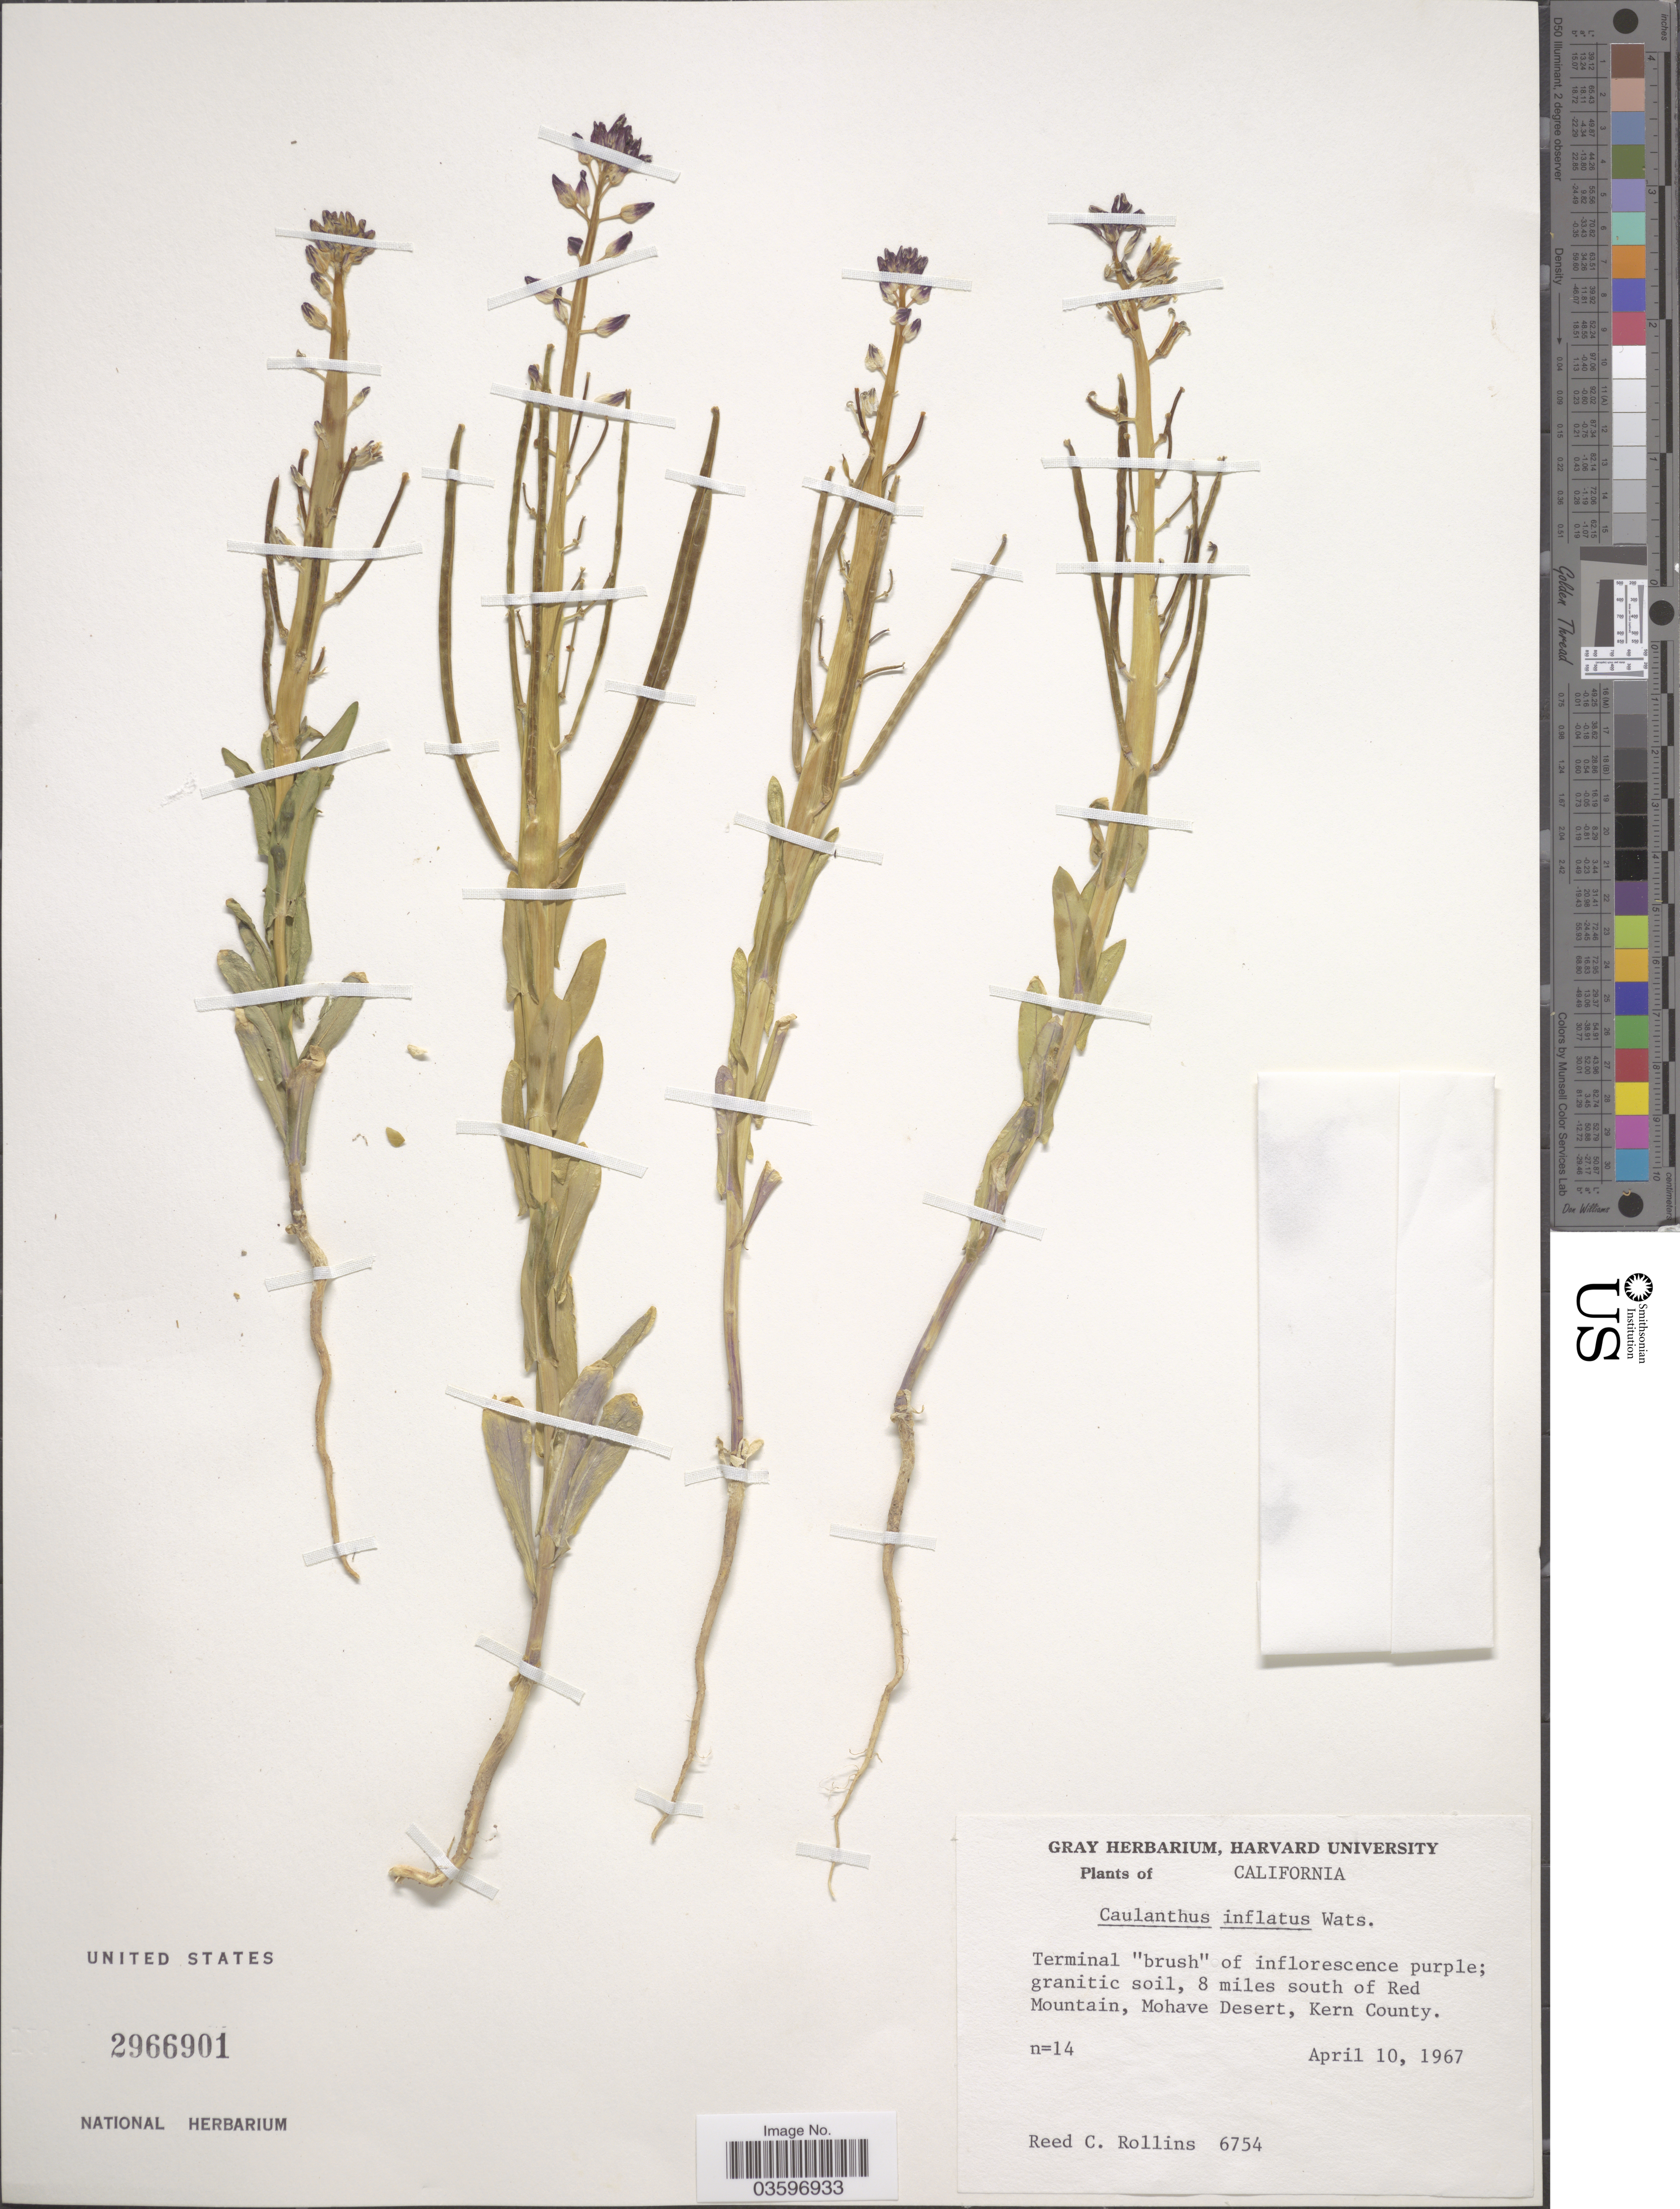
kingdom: Plantae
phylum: Tracheophyta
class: Magnoliopsida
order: Brassicales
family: Brassicaceae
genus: Caulanthus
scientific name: Caulanthus inflatus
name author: S. Watson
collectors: R. C. Rollins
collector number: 6754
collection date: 1967-04-10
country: United States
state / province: California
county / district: Kern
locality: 8 miles south of Red Mountain, Mohave Desert, Kern County.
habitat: granitic soil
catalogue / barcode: US 2966901